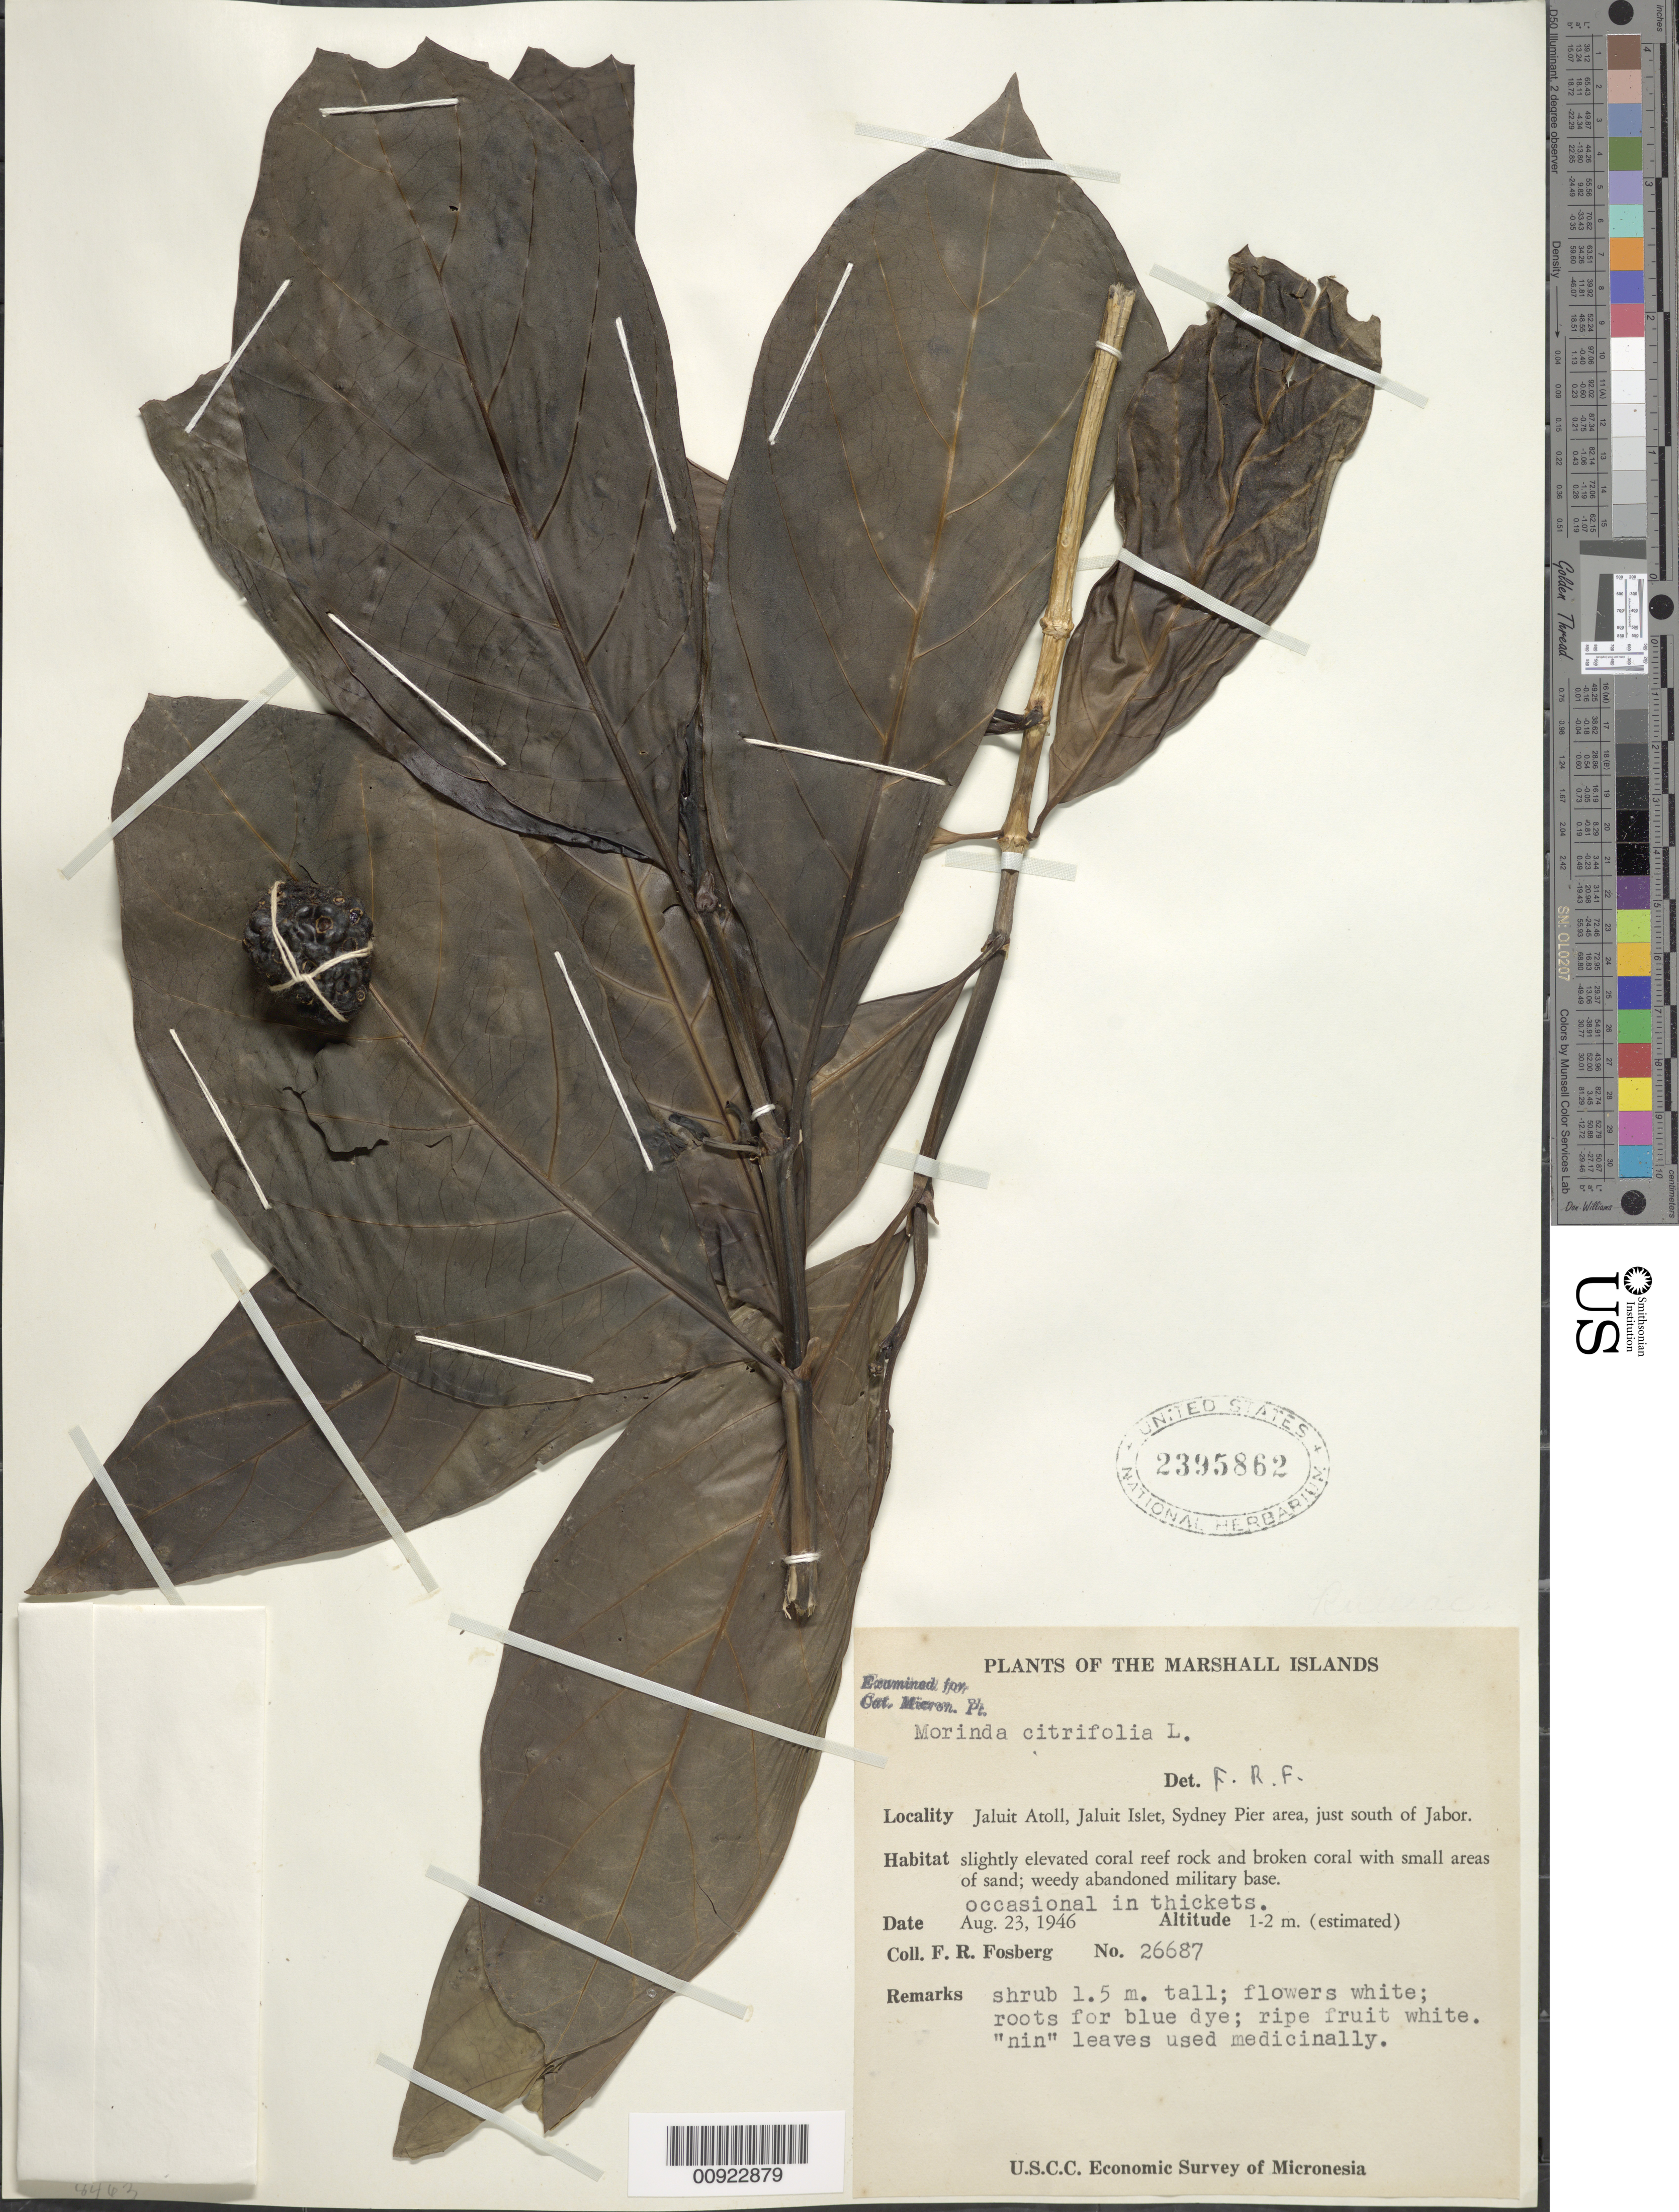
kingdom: Plantae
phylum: Tracheophyta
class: Magnoliopsida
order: Malvales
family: Malvaceae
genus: Talipariti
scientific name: Talipariti tiliaceum var. tiliaceum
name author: (L.) Fryxell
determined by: Dorr, Laurence J., Curator (BOT), Smithsonian Institution - National Museum of Natural History (UNITED STATES)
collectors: F. R. Fosberg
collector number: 26687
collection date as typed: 23 Aug 1946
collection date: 1946-08-23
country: Marshall Islands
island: Jaluit Atoll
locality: Jaluit Islet, Sydney Pier area, just S of Jabor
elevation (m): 1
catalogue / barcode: US 2395862